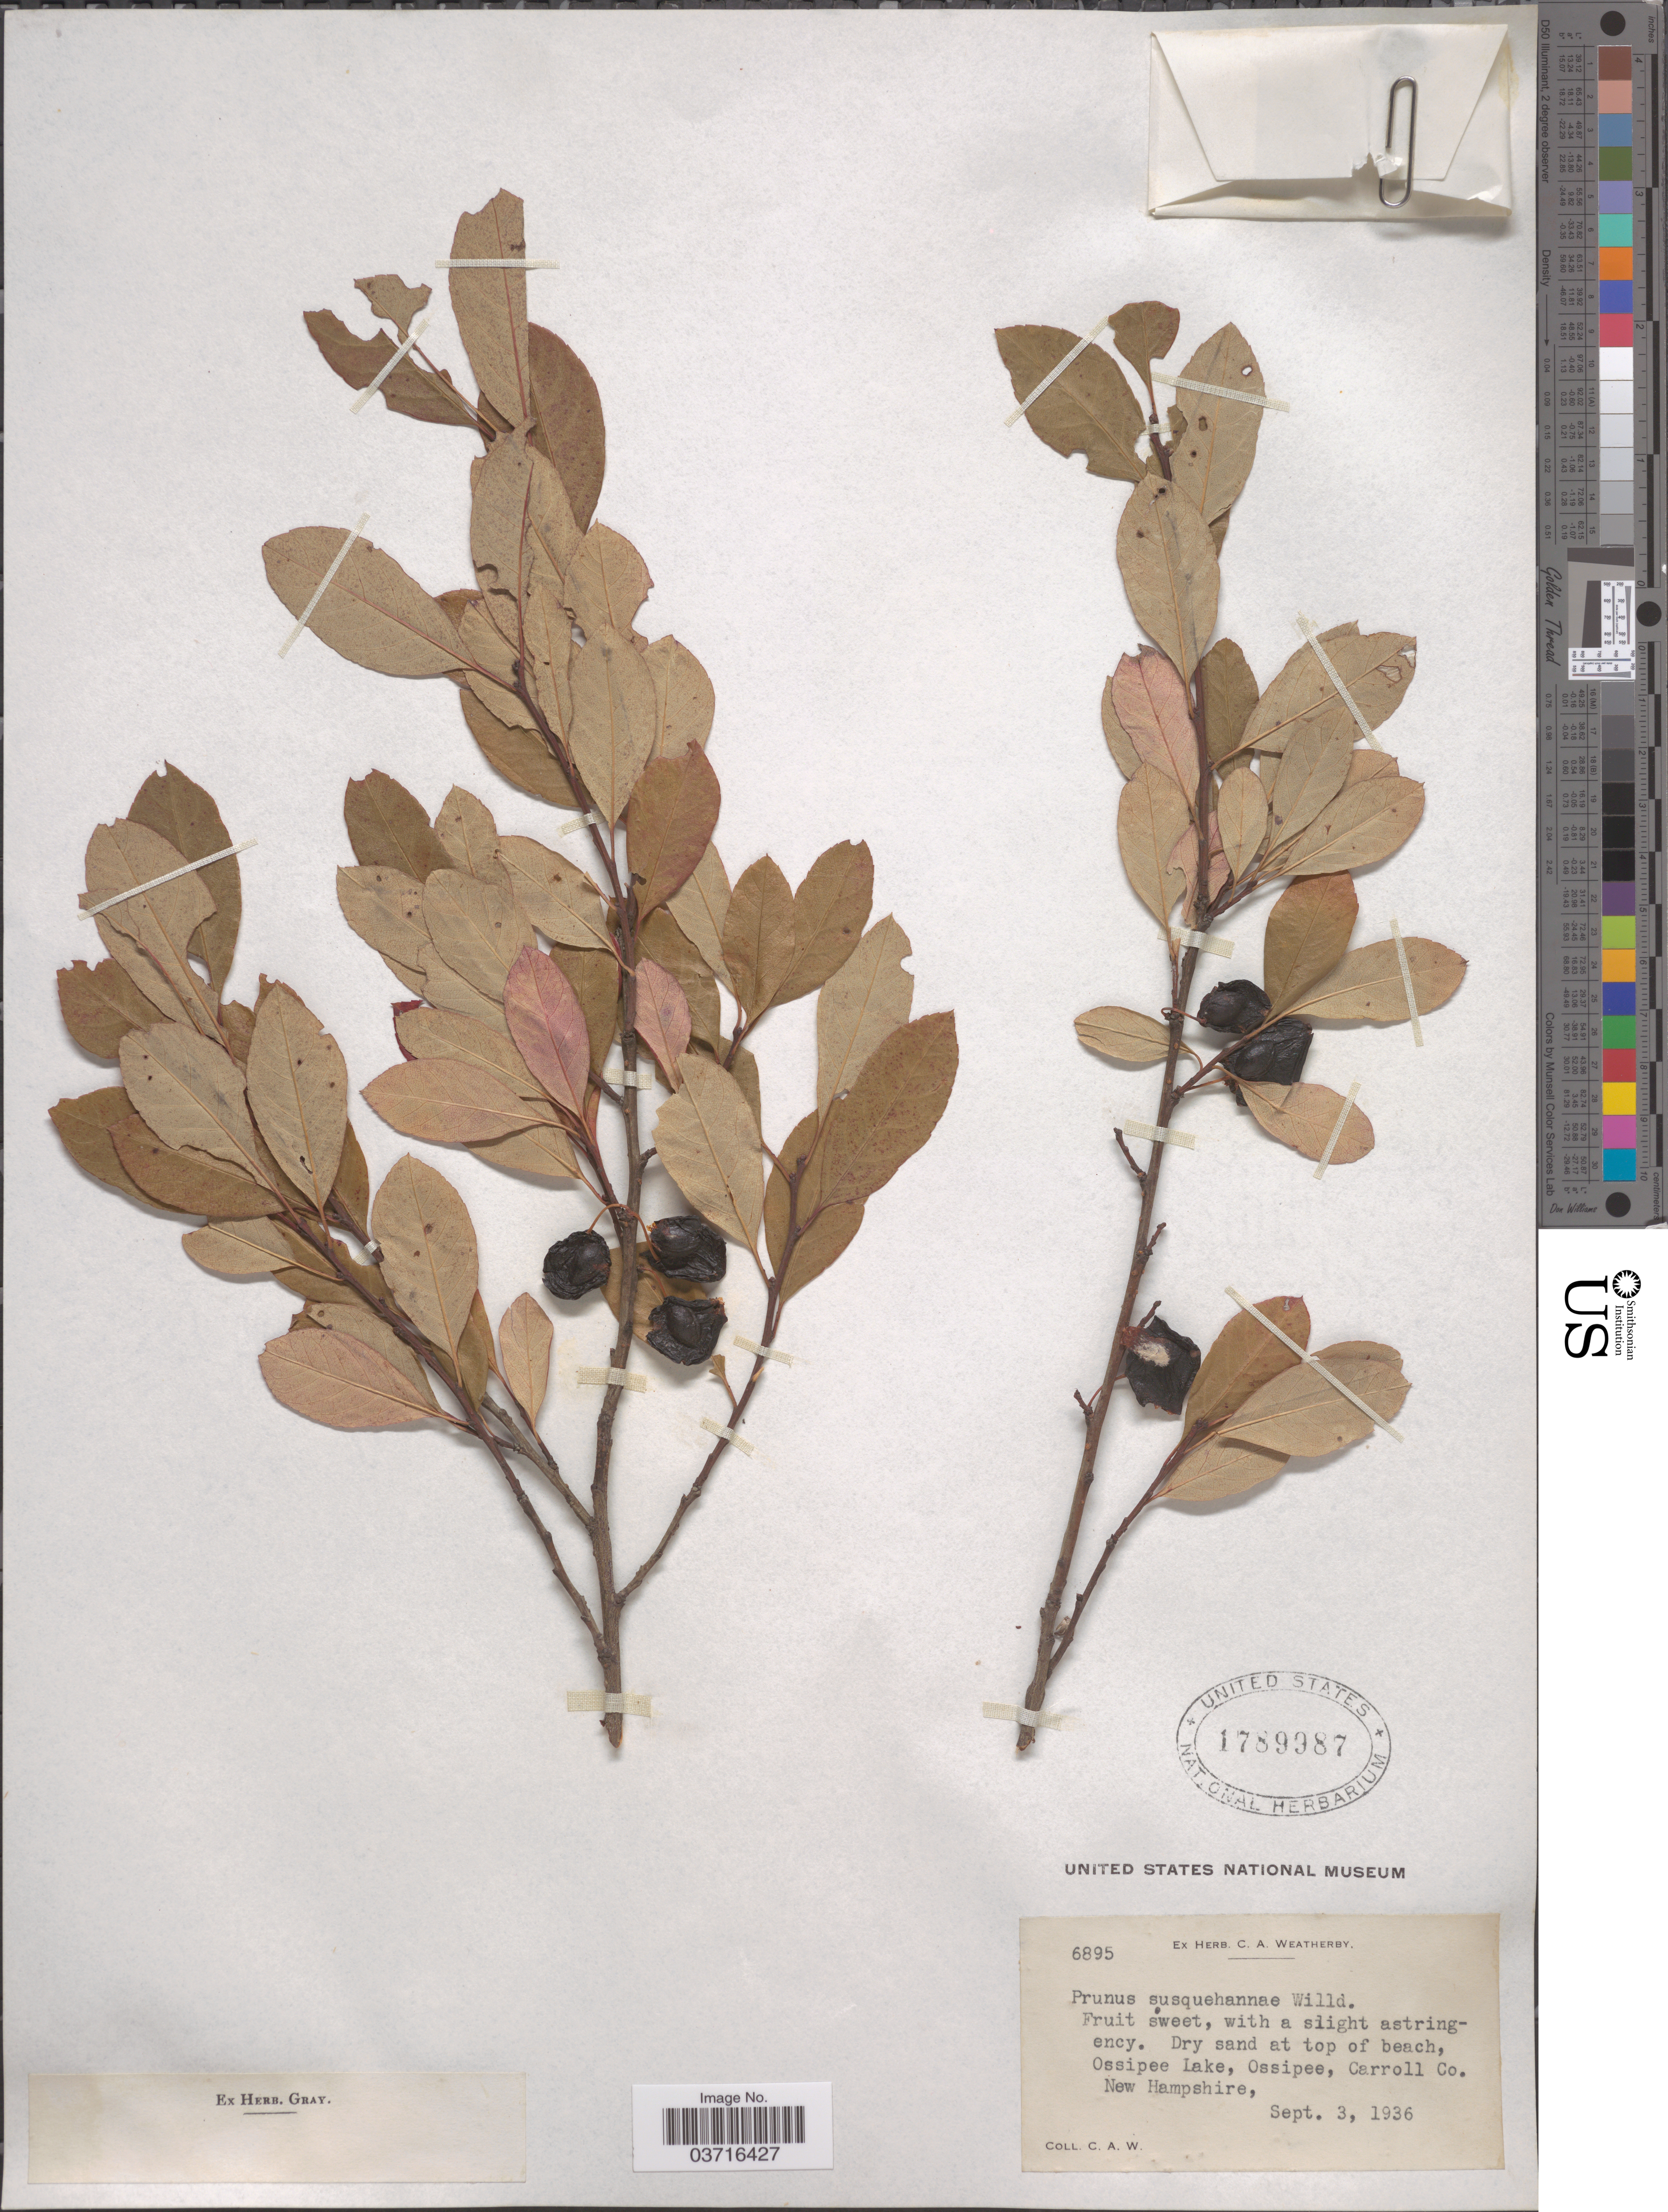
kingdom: Plantae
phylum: Tracheophyta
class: Magnoliopsida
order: Rosales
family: Rosaceae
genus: Prunus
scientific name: Prunus susquehanae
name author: Willd.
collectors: C. A. Weatherby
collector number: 6895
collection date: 1936-09-03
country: United States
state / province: New Hampshire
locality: Ossipee Lake, Ossipee, Carroll Co.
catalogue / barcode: US 1789987